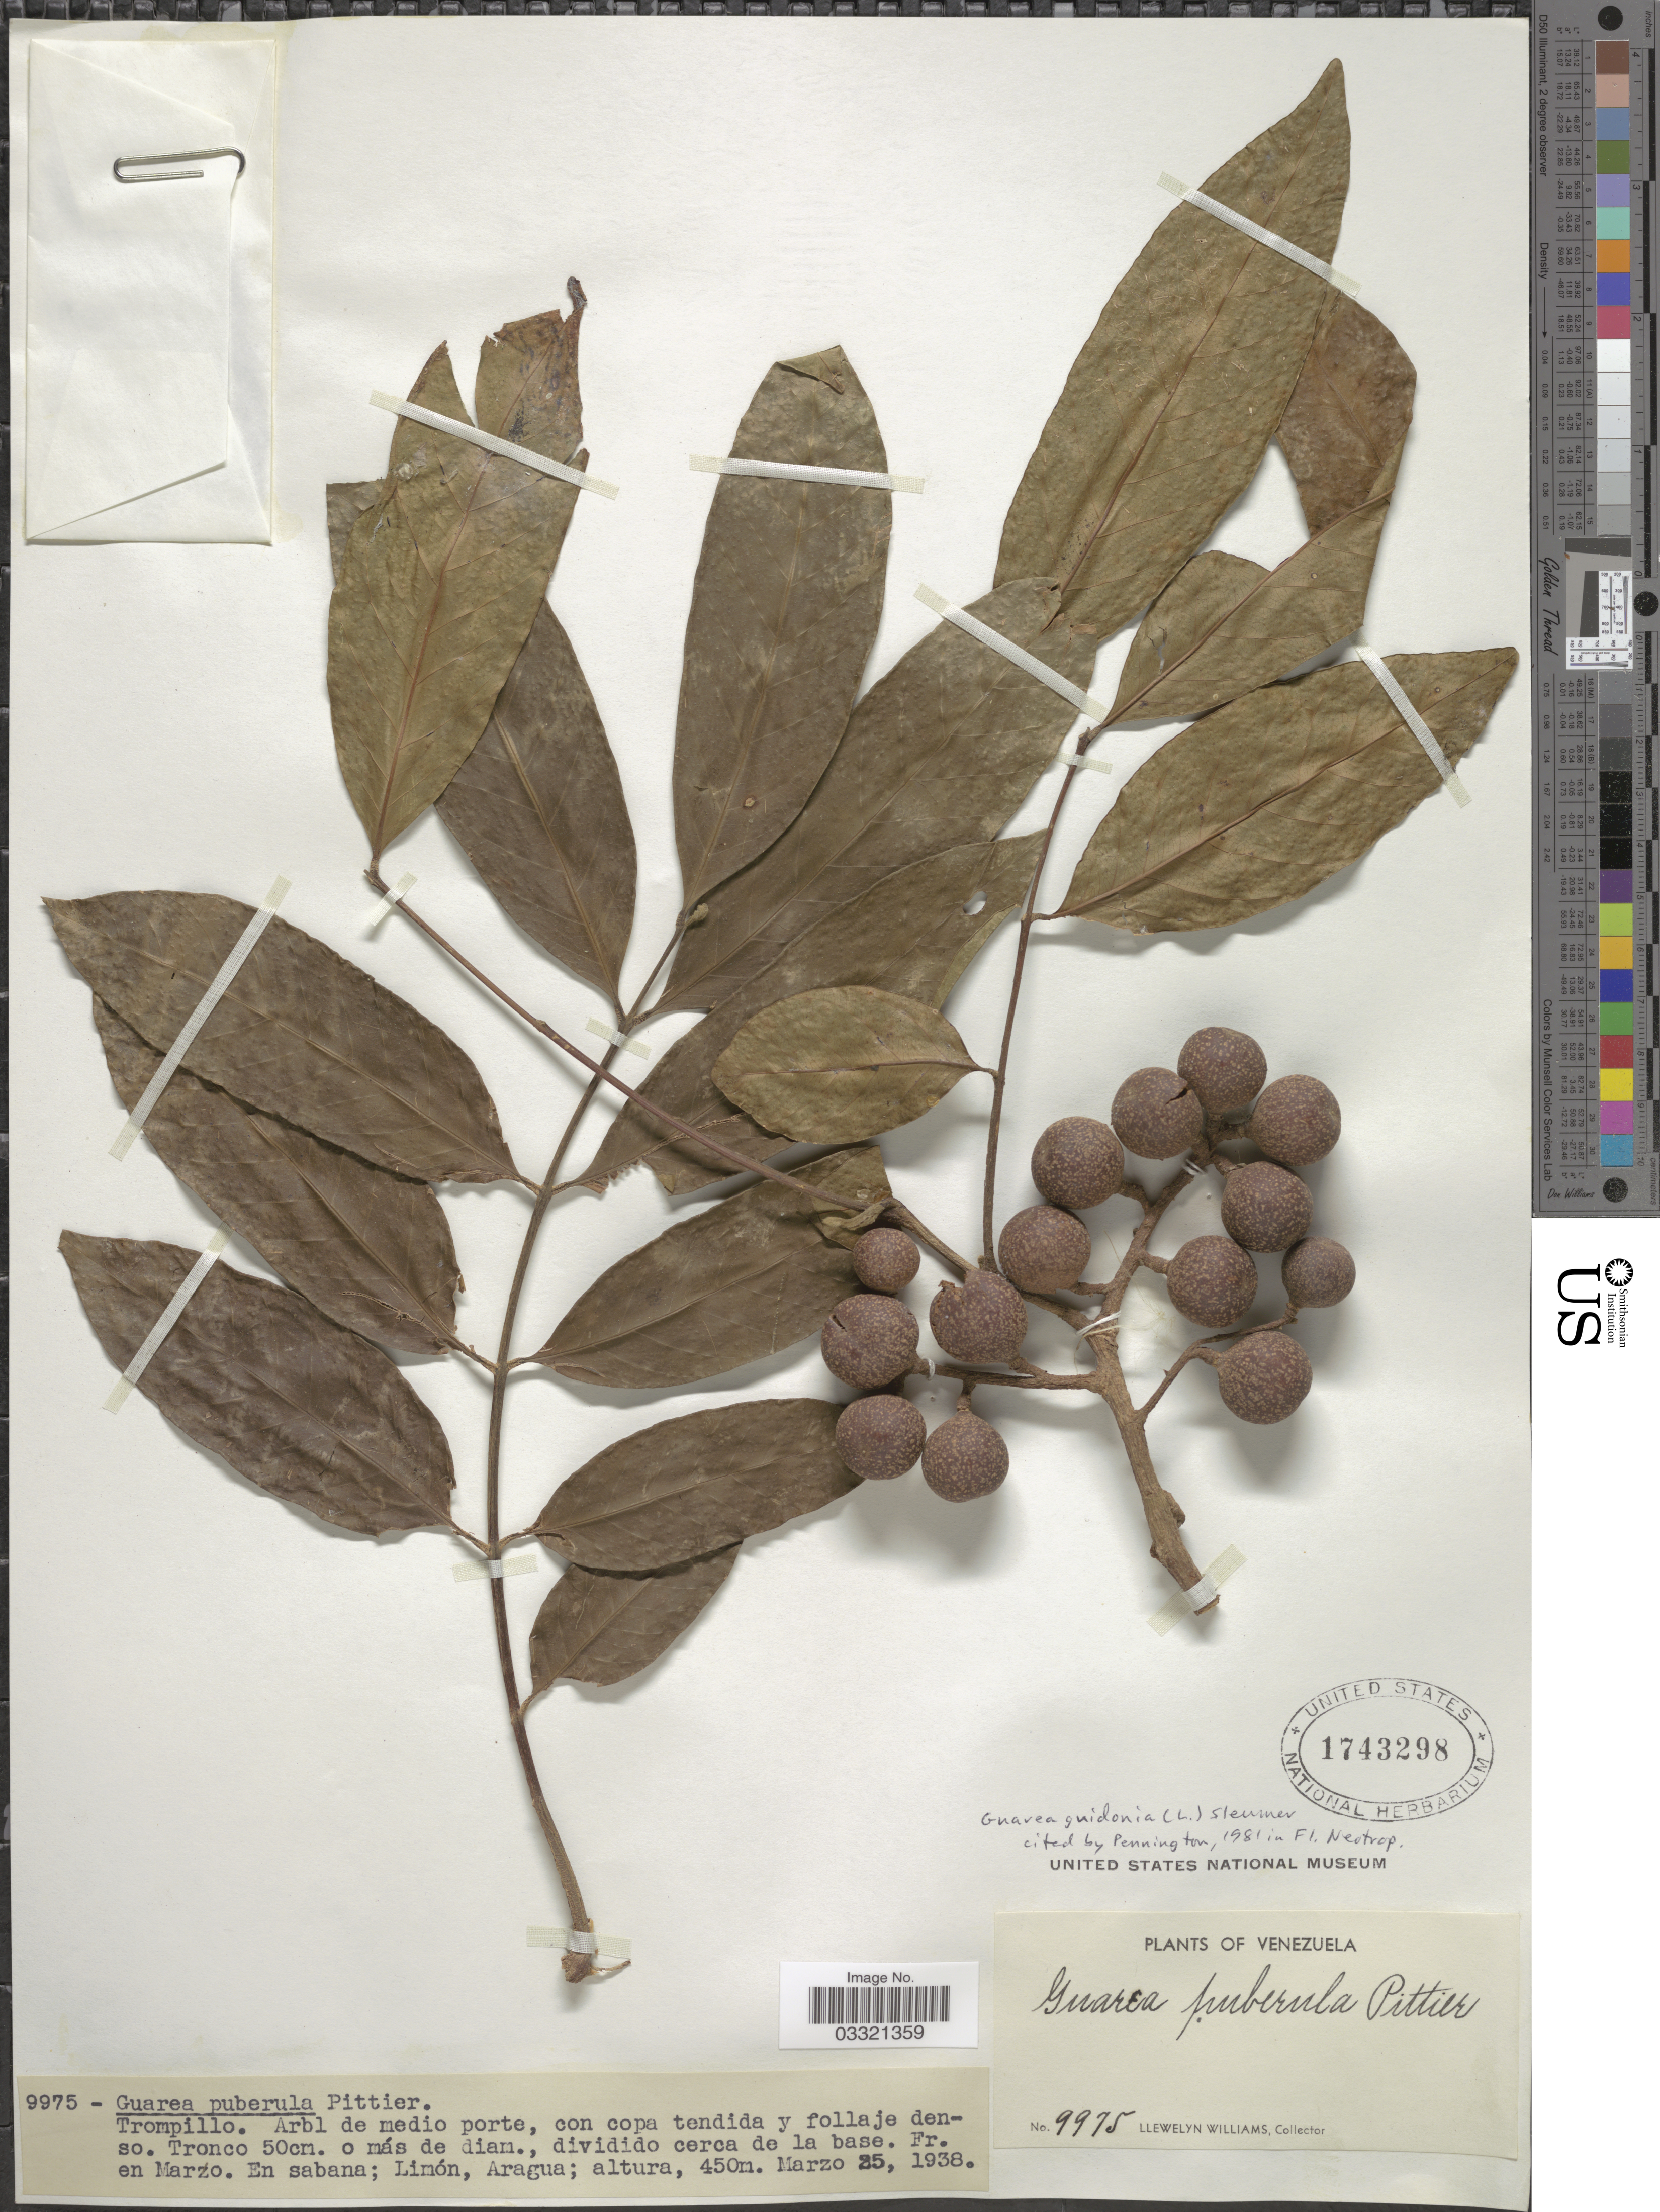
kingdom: Plantae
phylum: Tracheophyta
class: Magnoliopsida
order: Sapindales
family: Meliaceae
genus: Guarea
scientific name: Guarea guidonia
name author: (L.) Sleumer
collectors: Ll. Williams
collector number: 9975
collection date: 1938-03-25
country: Venezuela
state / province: Aragua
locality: Limón.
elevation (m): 450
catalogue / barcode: US 1743298